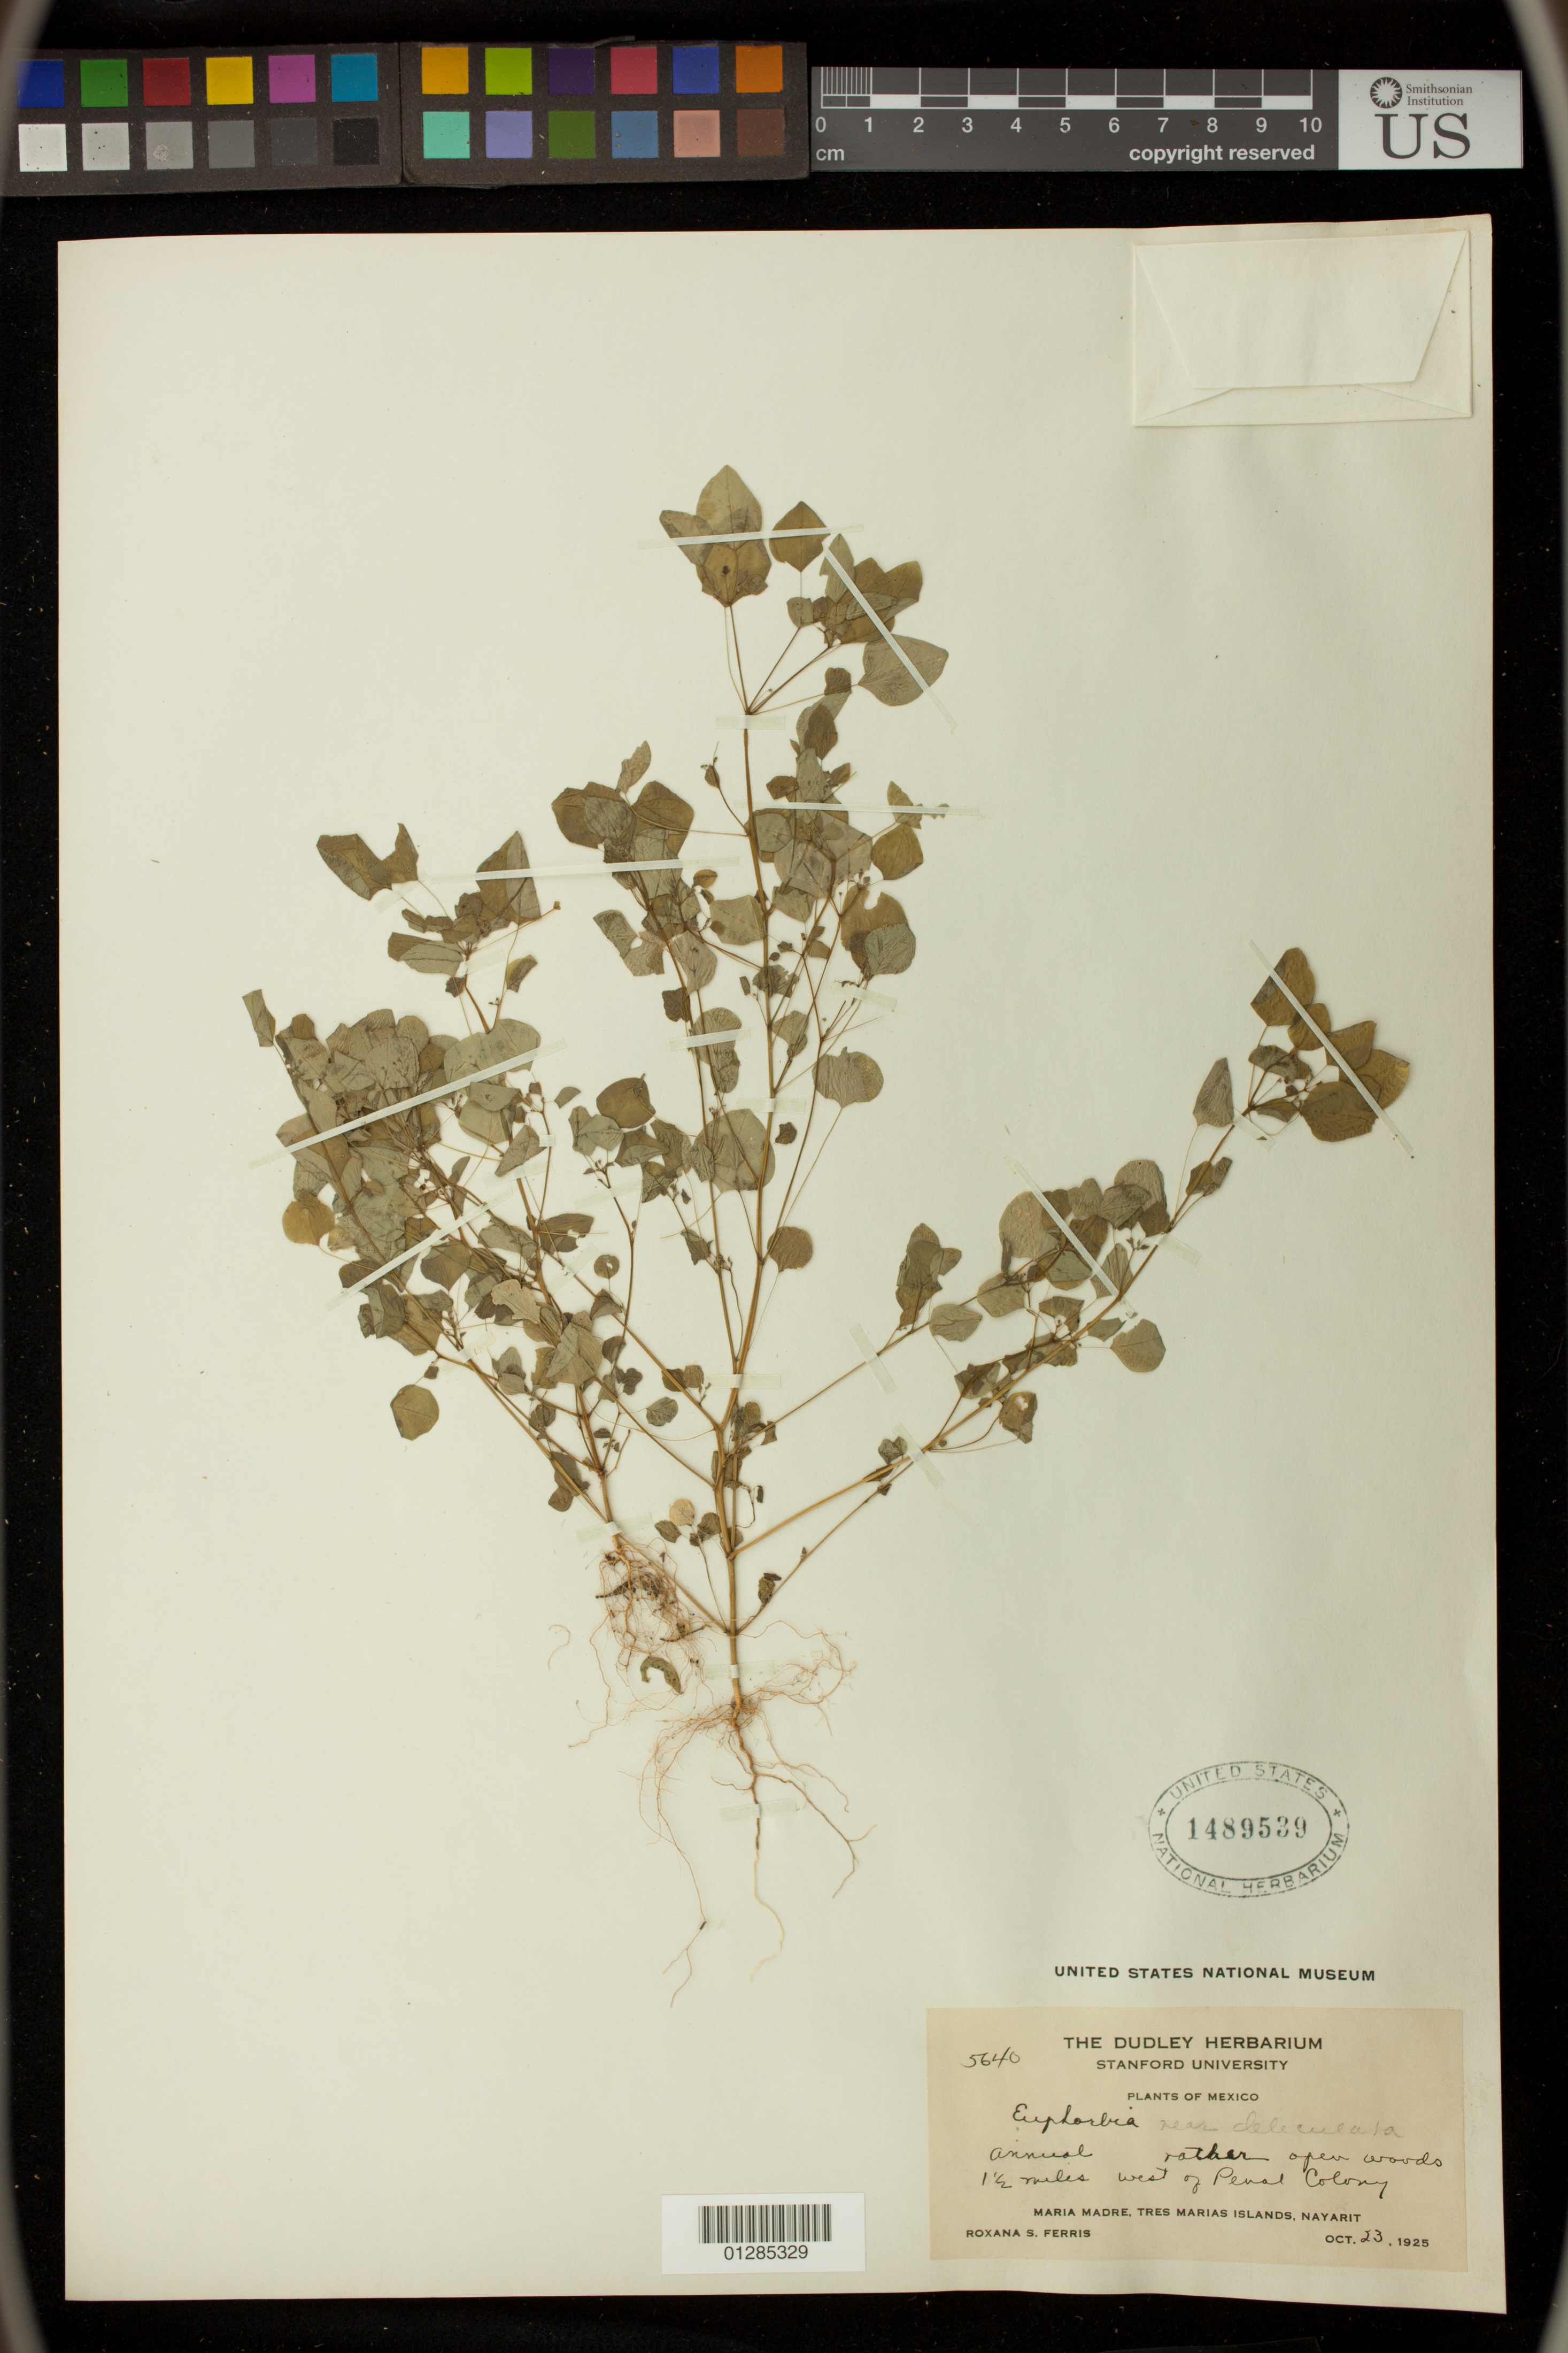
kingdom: Plantae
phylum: Tracheophyta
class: Magnoliopsida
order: Malpighiales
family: Euphorbiaceae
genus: Euphorbia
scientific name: Euphorbia delicatula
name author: Boiss.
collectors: R. S. Ferris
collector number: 5640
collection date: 1925-10-23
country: Mexico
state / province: Nayarit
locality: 1 1/2 miles west of Penal Colony, Maria Madre, Tres Marias Islands, Nayarit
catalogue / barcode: US 1489539